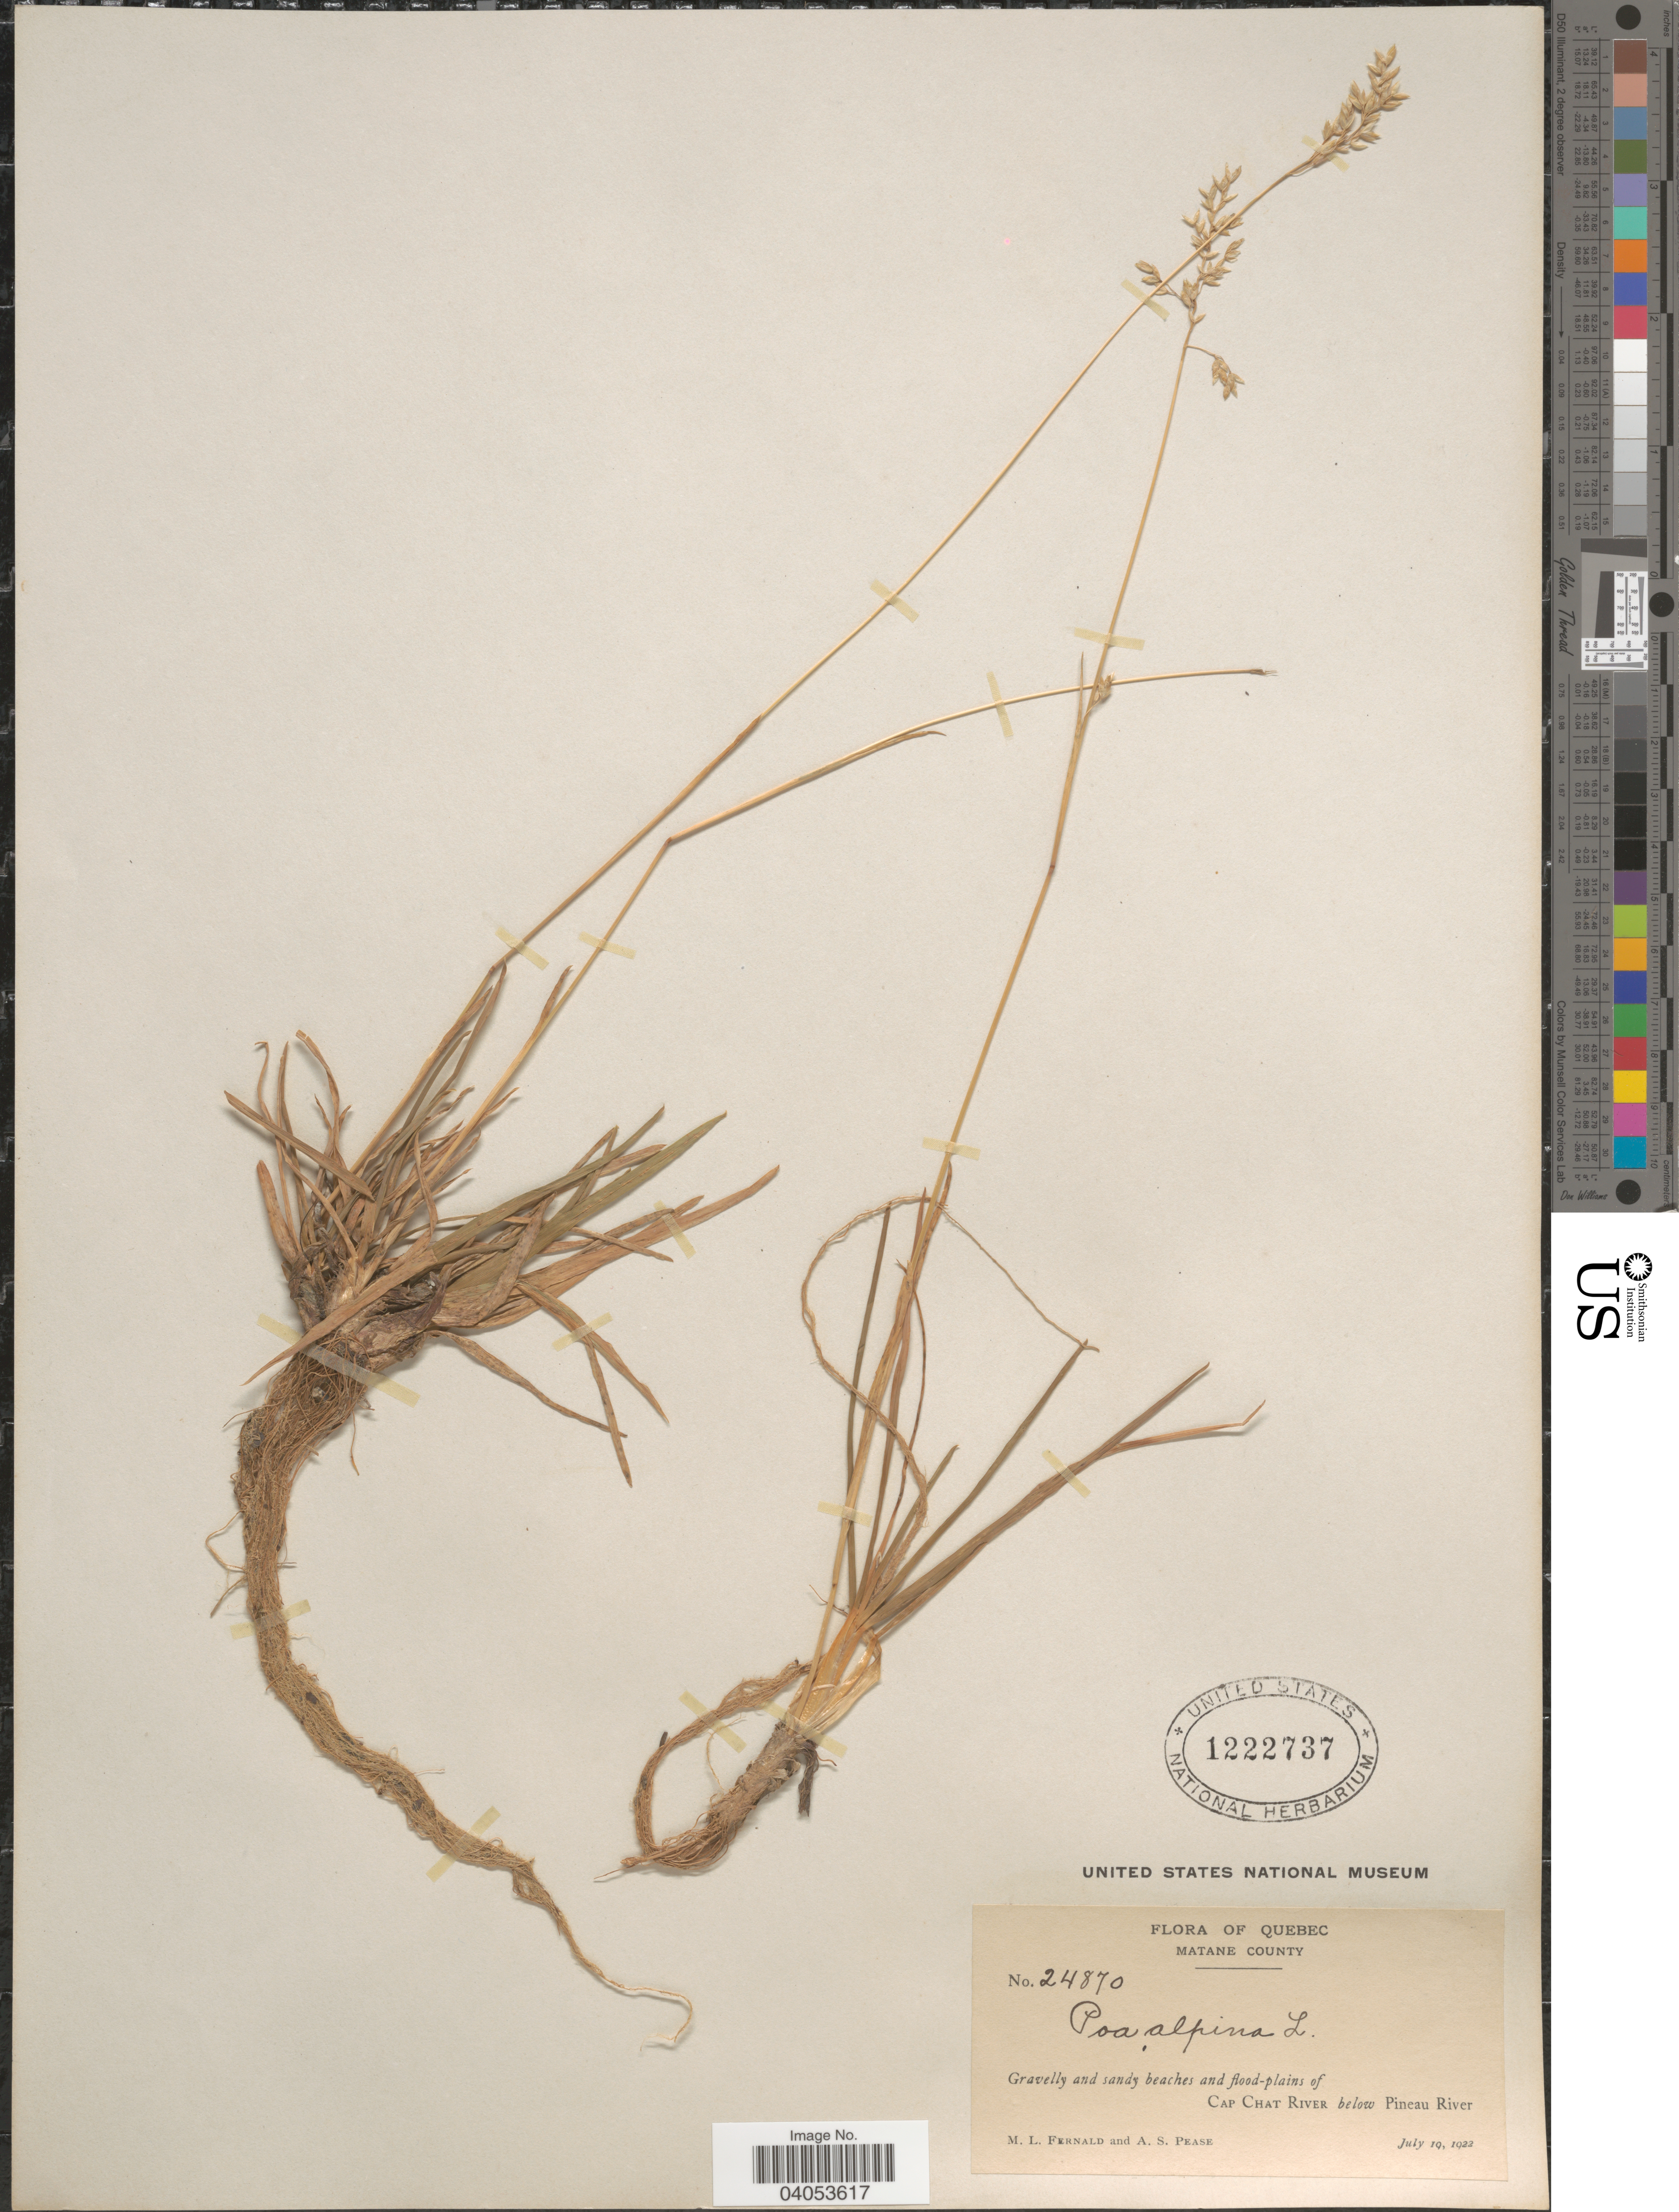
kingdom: Plantae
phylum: Tracheophyta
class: Liliopsida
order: Poales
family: Poaceae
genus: Poa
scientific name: Poa alpina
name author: L.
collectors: M. L. Fernald & A. S. Pease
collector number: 24870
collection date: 1922-07-19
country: Canada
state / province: Quebec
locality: Matane County. Beaches and flood-plains of Cap Chat River below Pineau River.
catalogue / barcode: US 1222737